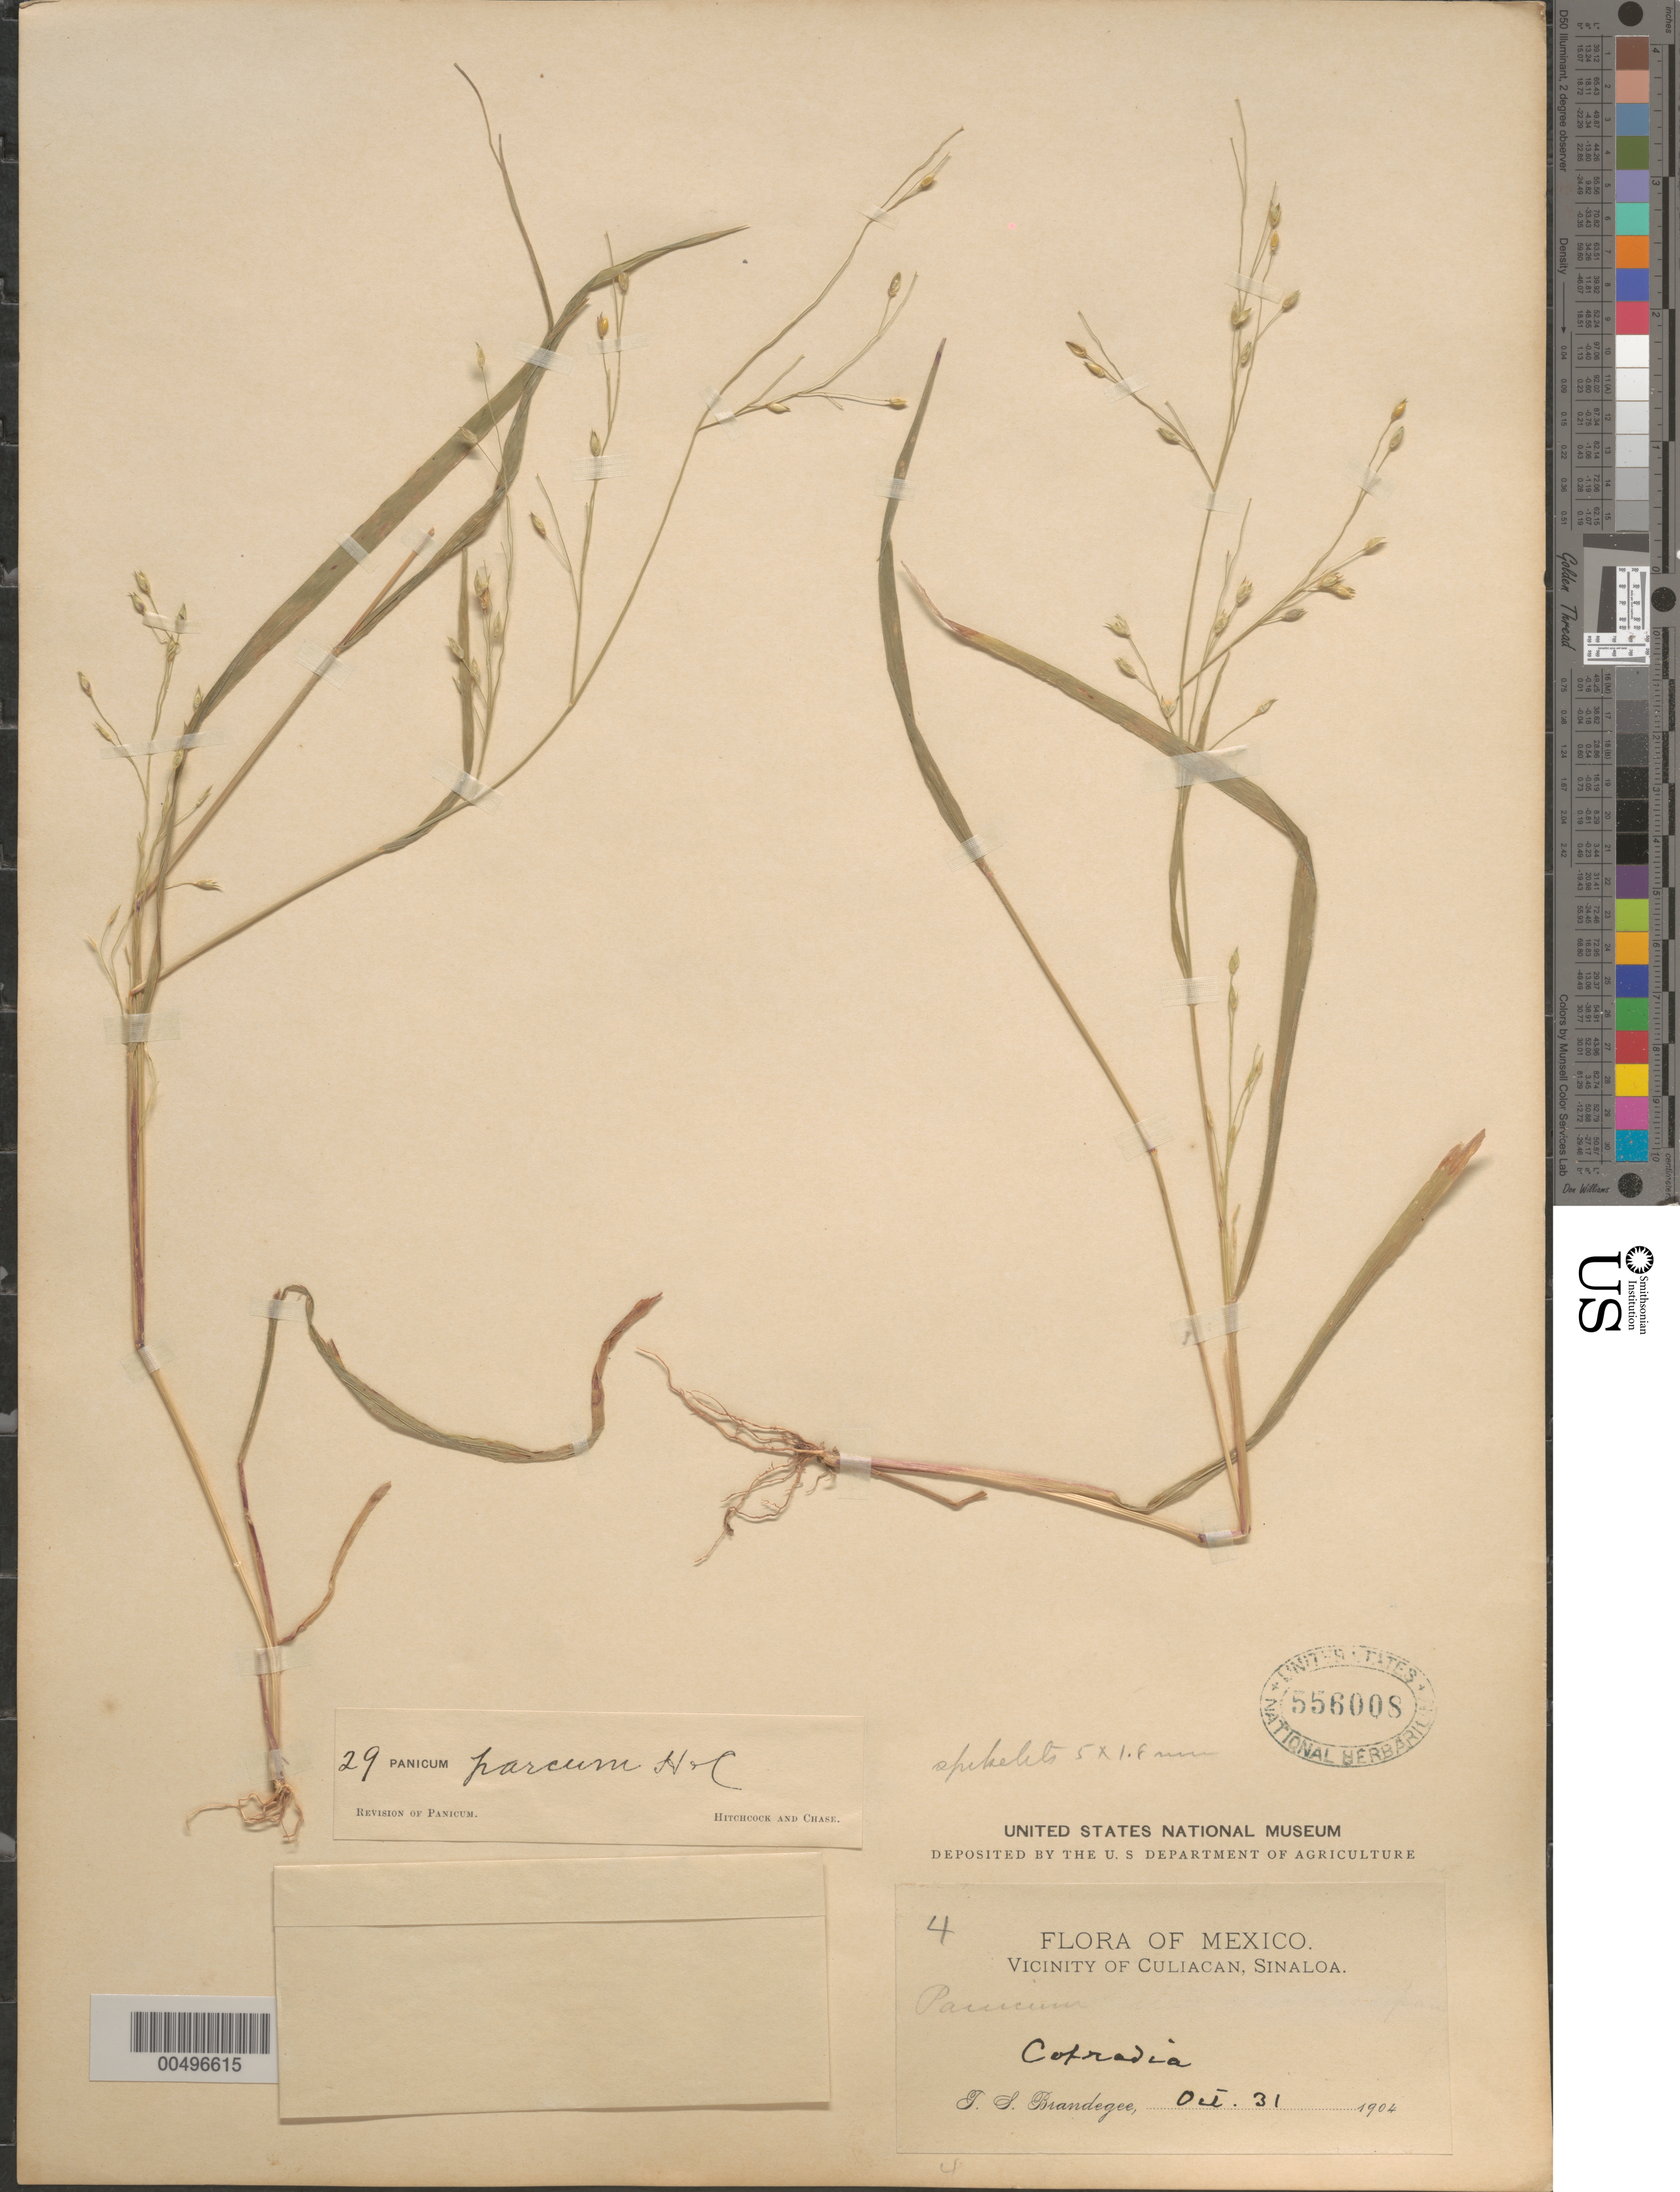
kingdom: Plantae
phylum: Tracheophyta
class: Liliopsida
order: Poales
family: Poaceae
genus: Panicum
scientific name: Panicum parcum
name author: Hitchc. & Chase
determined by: Hitchcock, A. S.; Chase, [M.] A.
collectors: T. S. Brandegee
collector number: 4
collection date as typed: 31 Oct 1904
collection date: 1904-10-31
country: Mexico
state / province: Sinaloa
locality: Vicinity of Culiacan, Cofradia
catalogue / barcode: US 556008